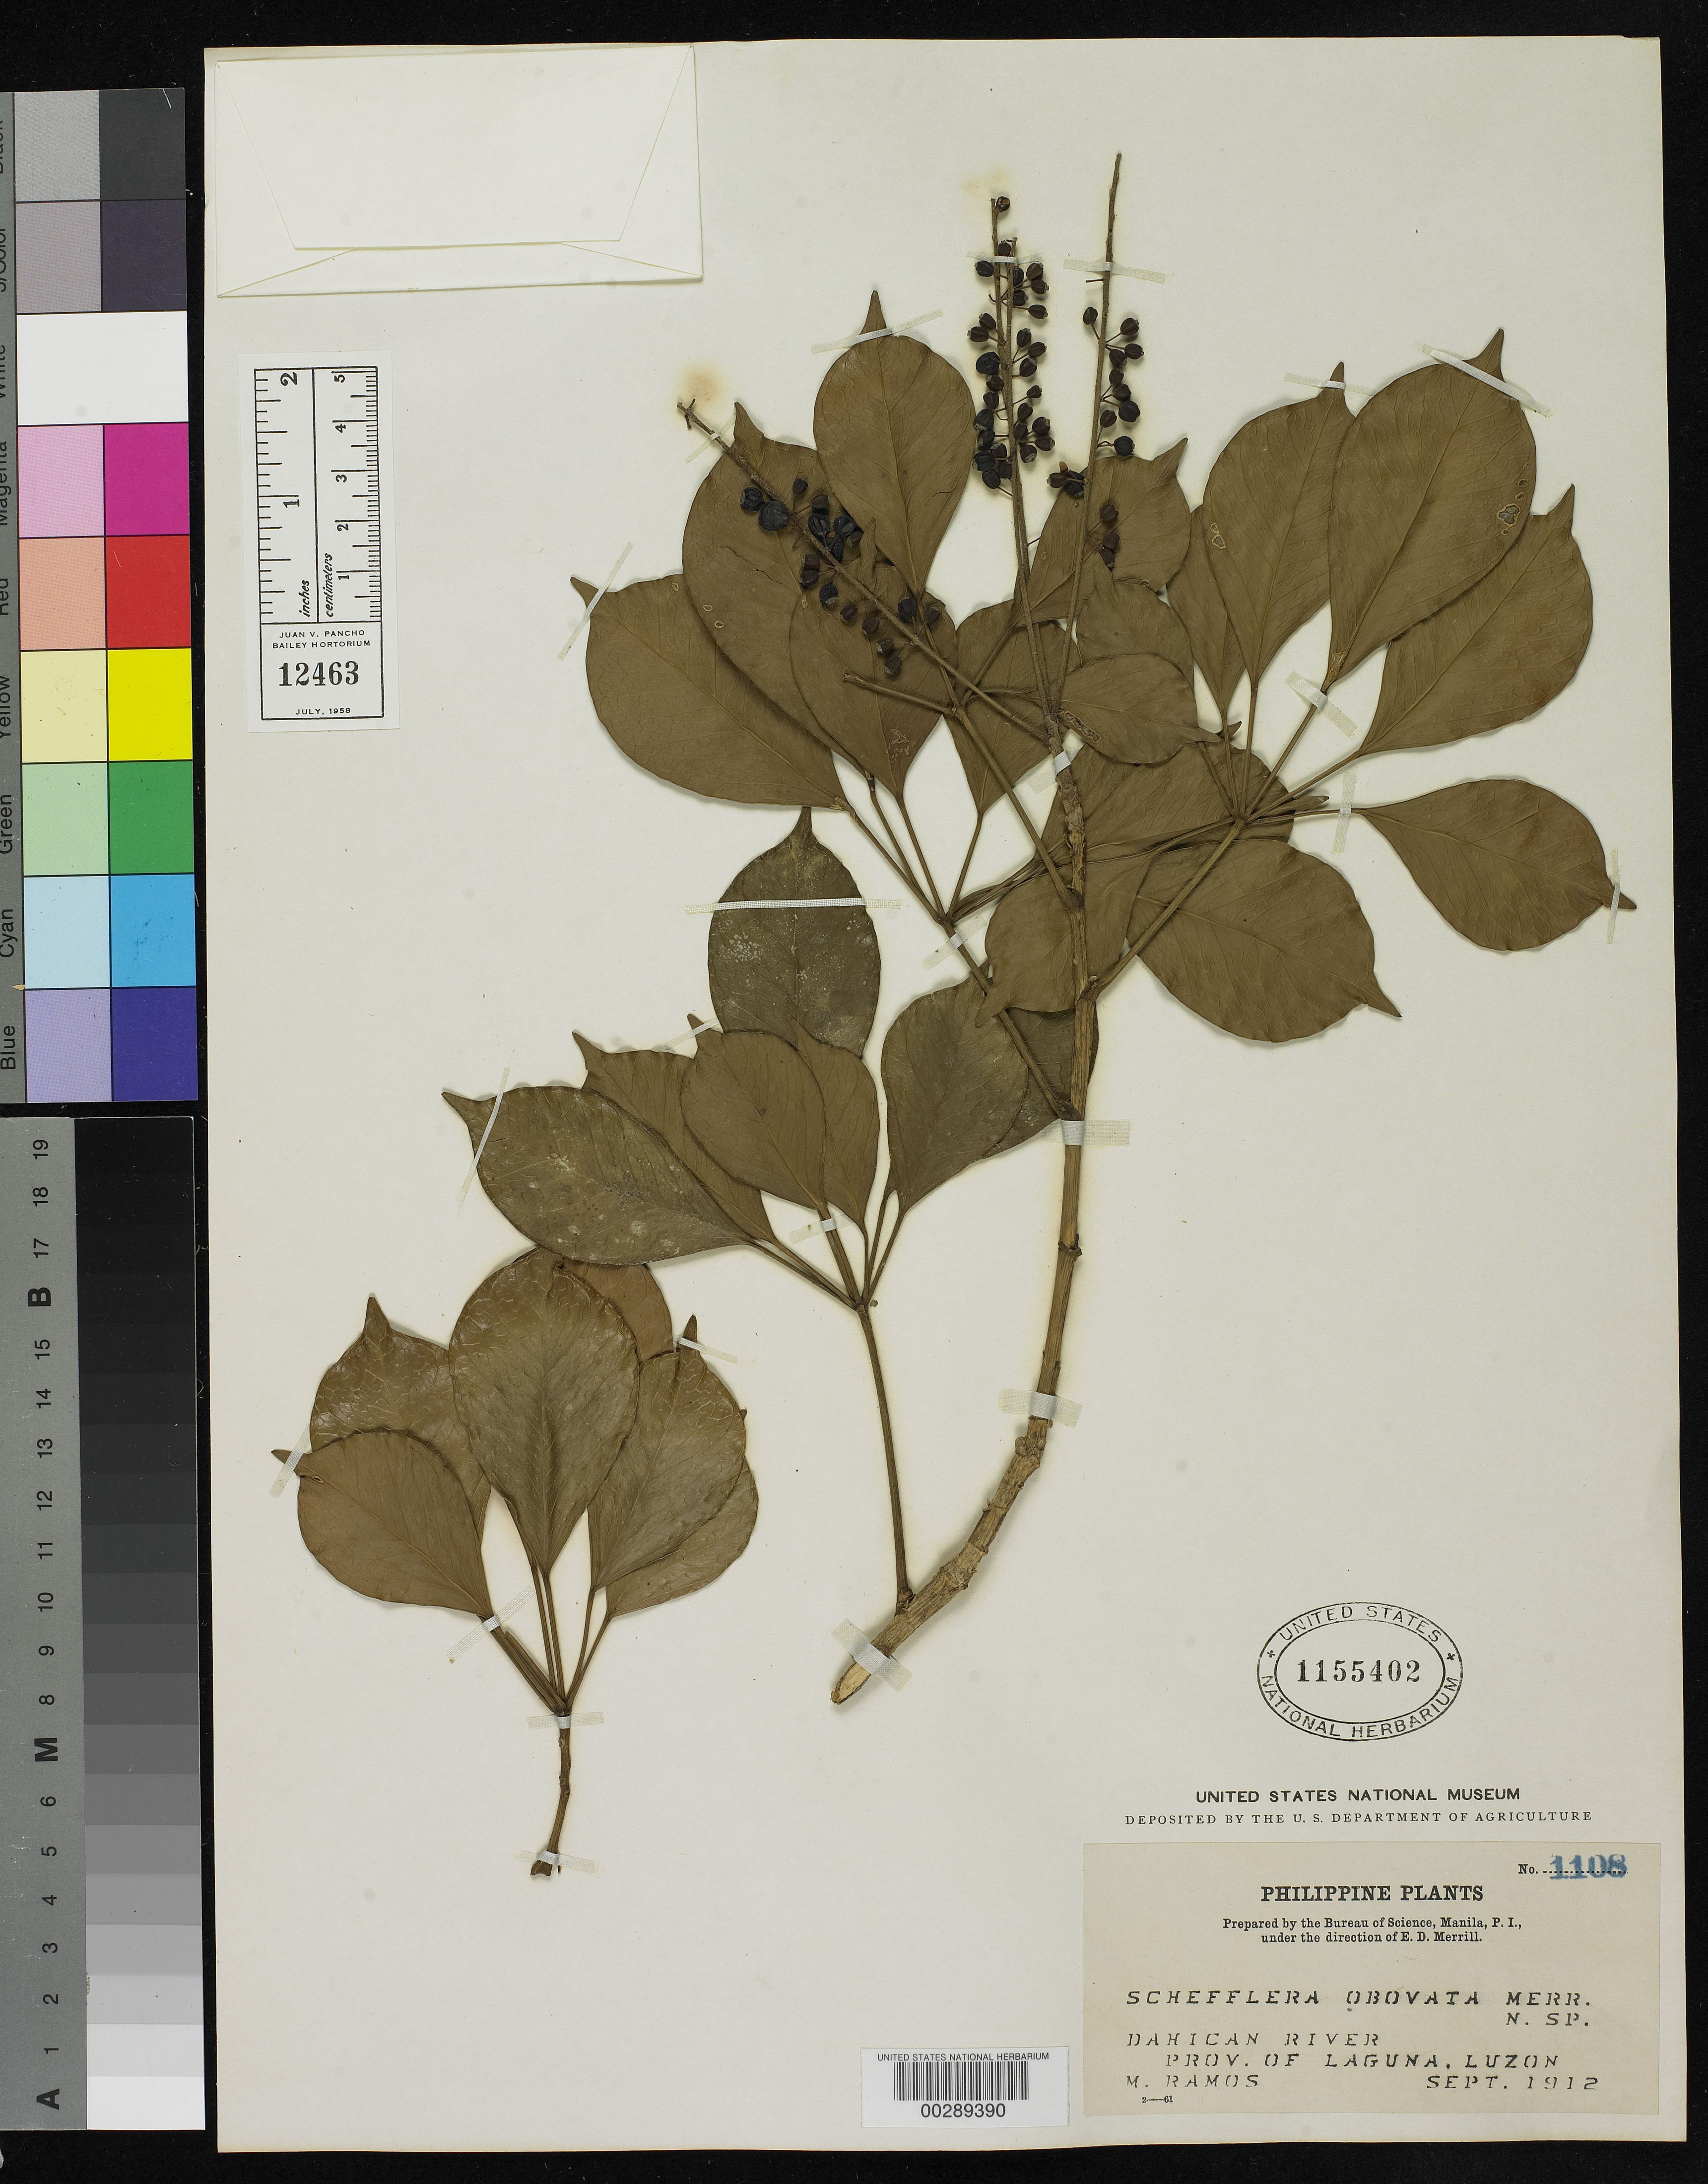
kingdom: Plantae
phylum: Tracheophyta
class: Magnoliopsida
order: Apiales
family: Araliaceae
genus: Schefflera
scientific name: Schefflera obovata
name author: Merr.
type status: Isotype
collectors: M. Ramos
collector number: Phil. Pl. 1108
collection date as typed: Sep 1912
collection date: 1912-09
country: Philippines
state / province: Calabarzon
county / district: Laguna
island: Luzon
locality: Dahican River, Prov. of Laguna, Luzon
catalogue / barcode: US 1155402